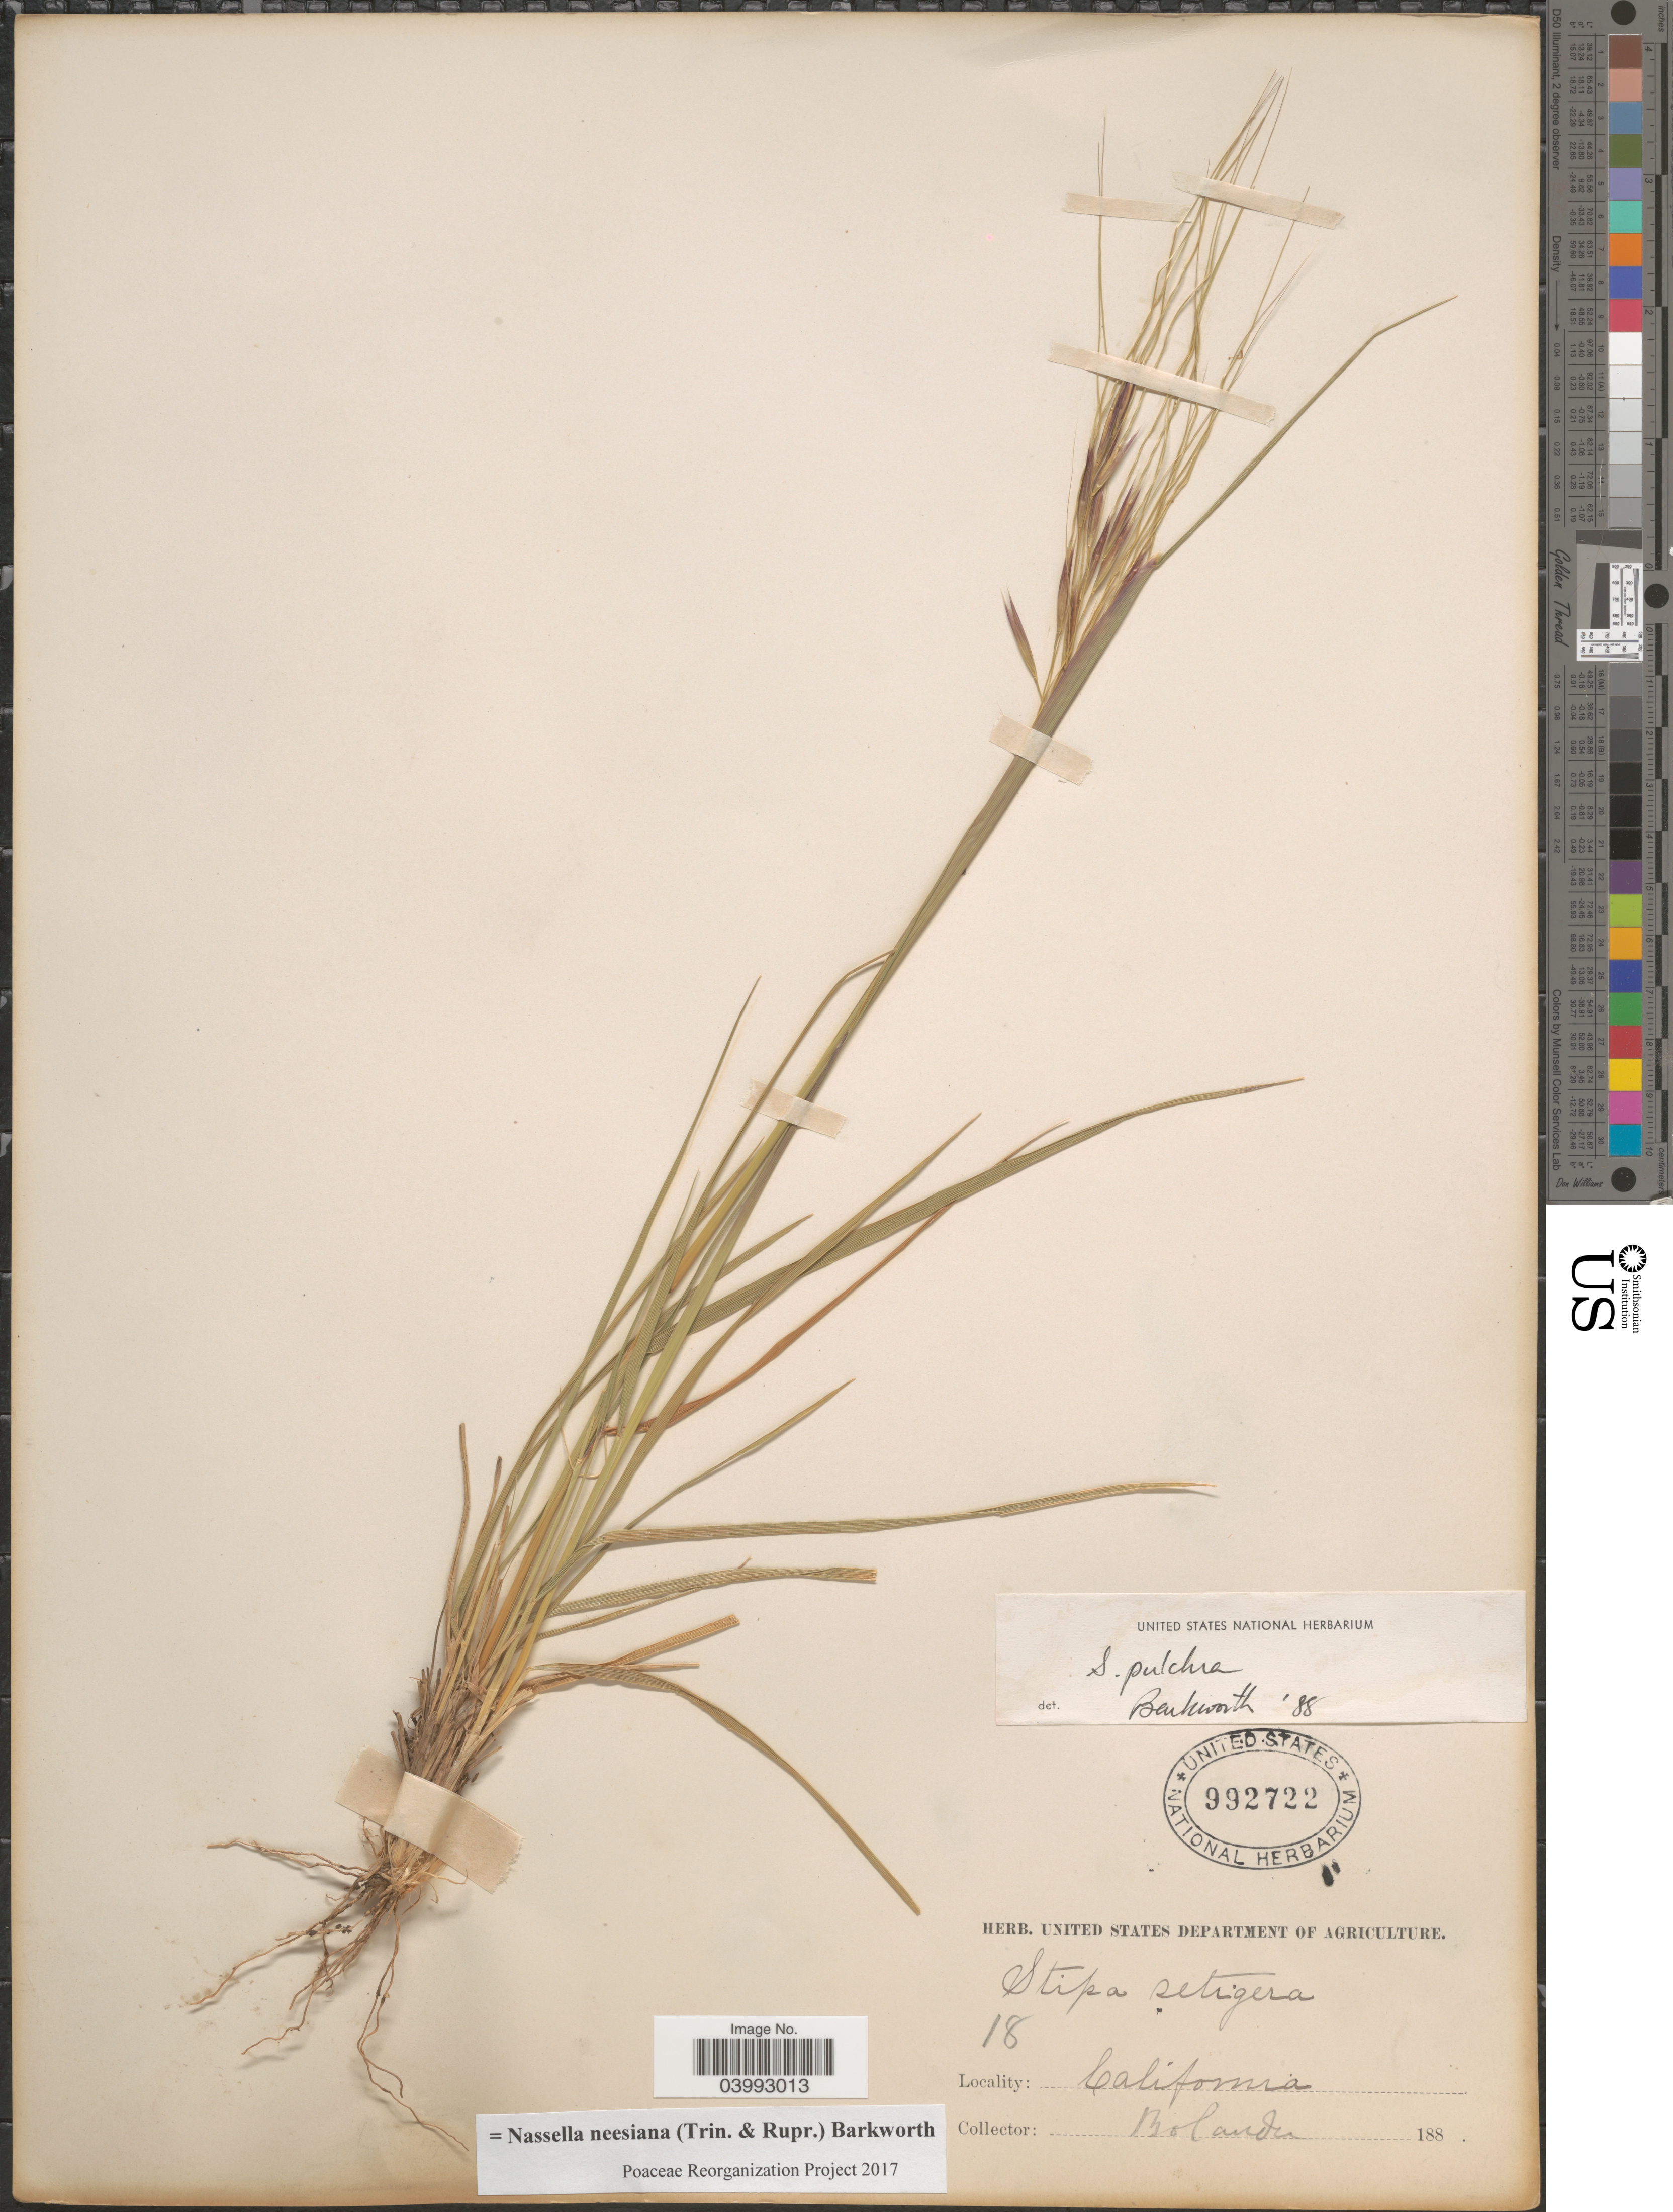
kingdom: Plantae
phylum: Tracheophyta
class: Liliopsida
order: Poales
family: Poaceae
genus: Nassella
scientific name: Nassella neesiana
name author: (Trin. & Rupr.) Barkworth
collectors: H. Bolander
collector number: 18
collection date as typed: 188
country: United States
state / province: California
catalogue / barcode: US 992722